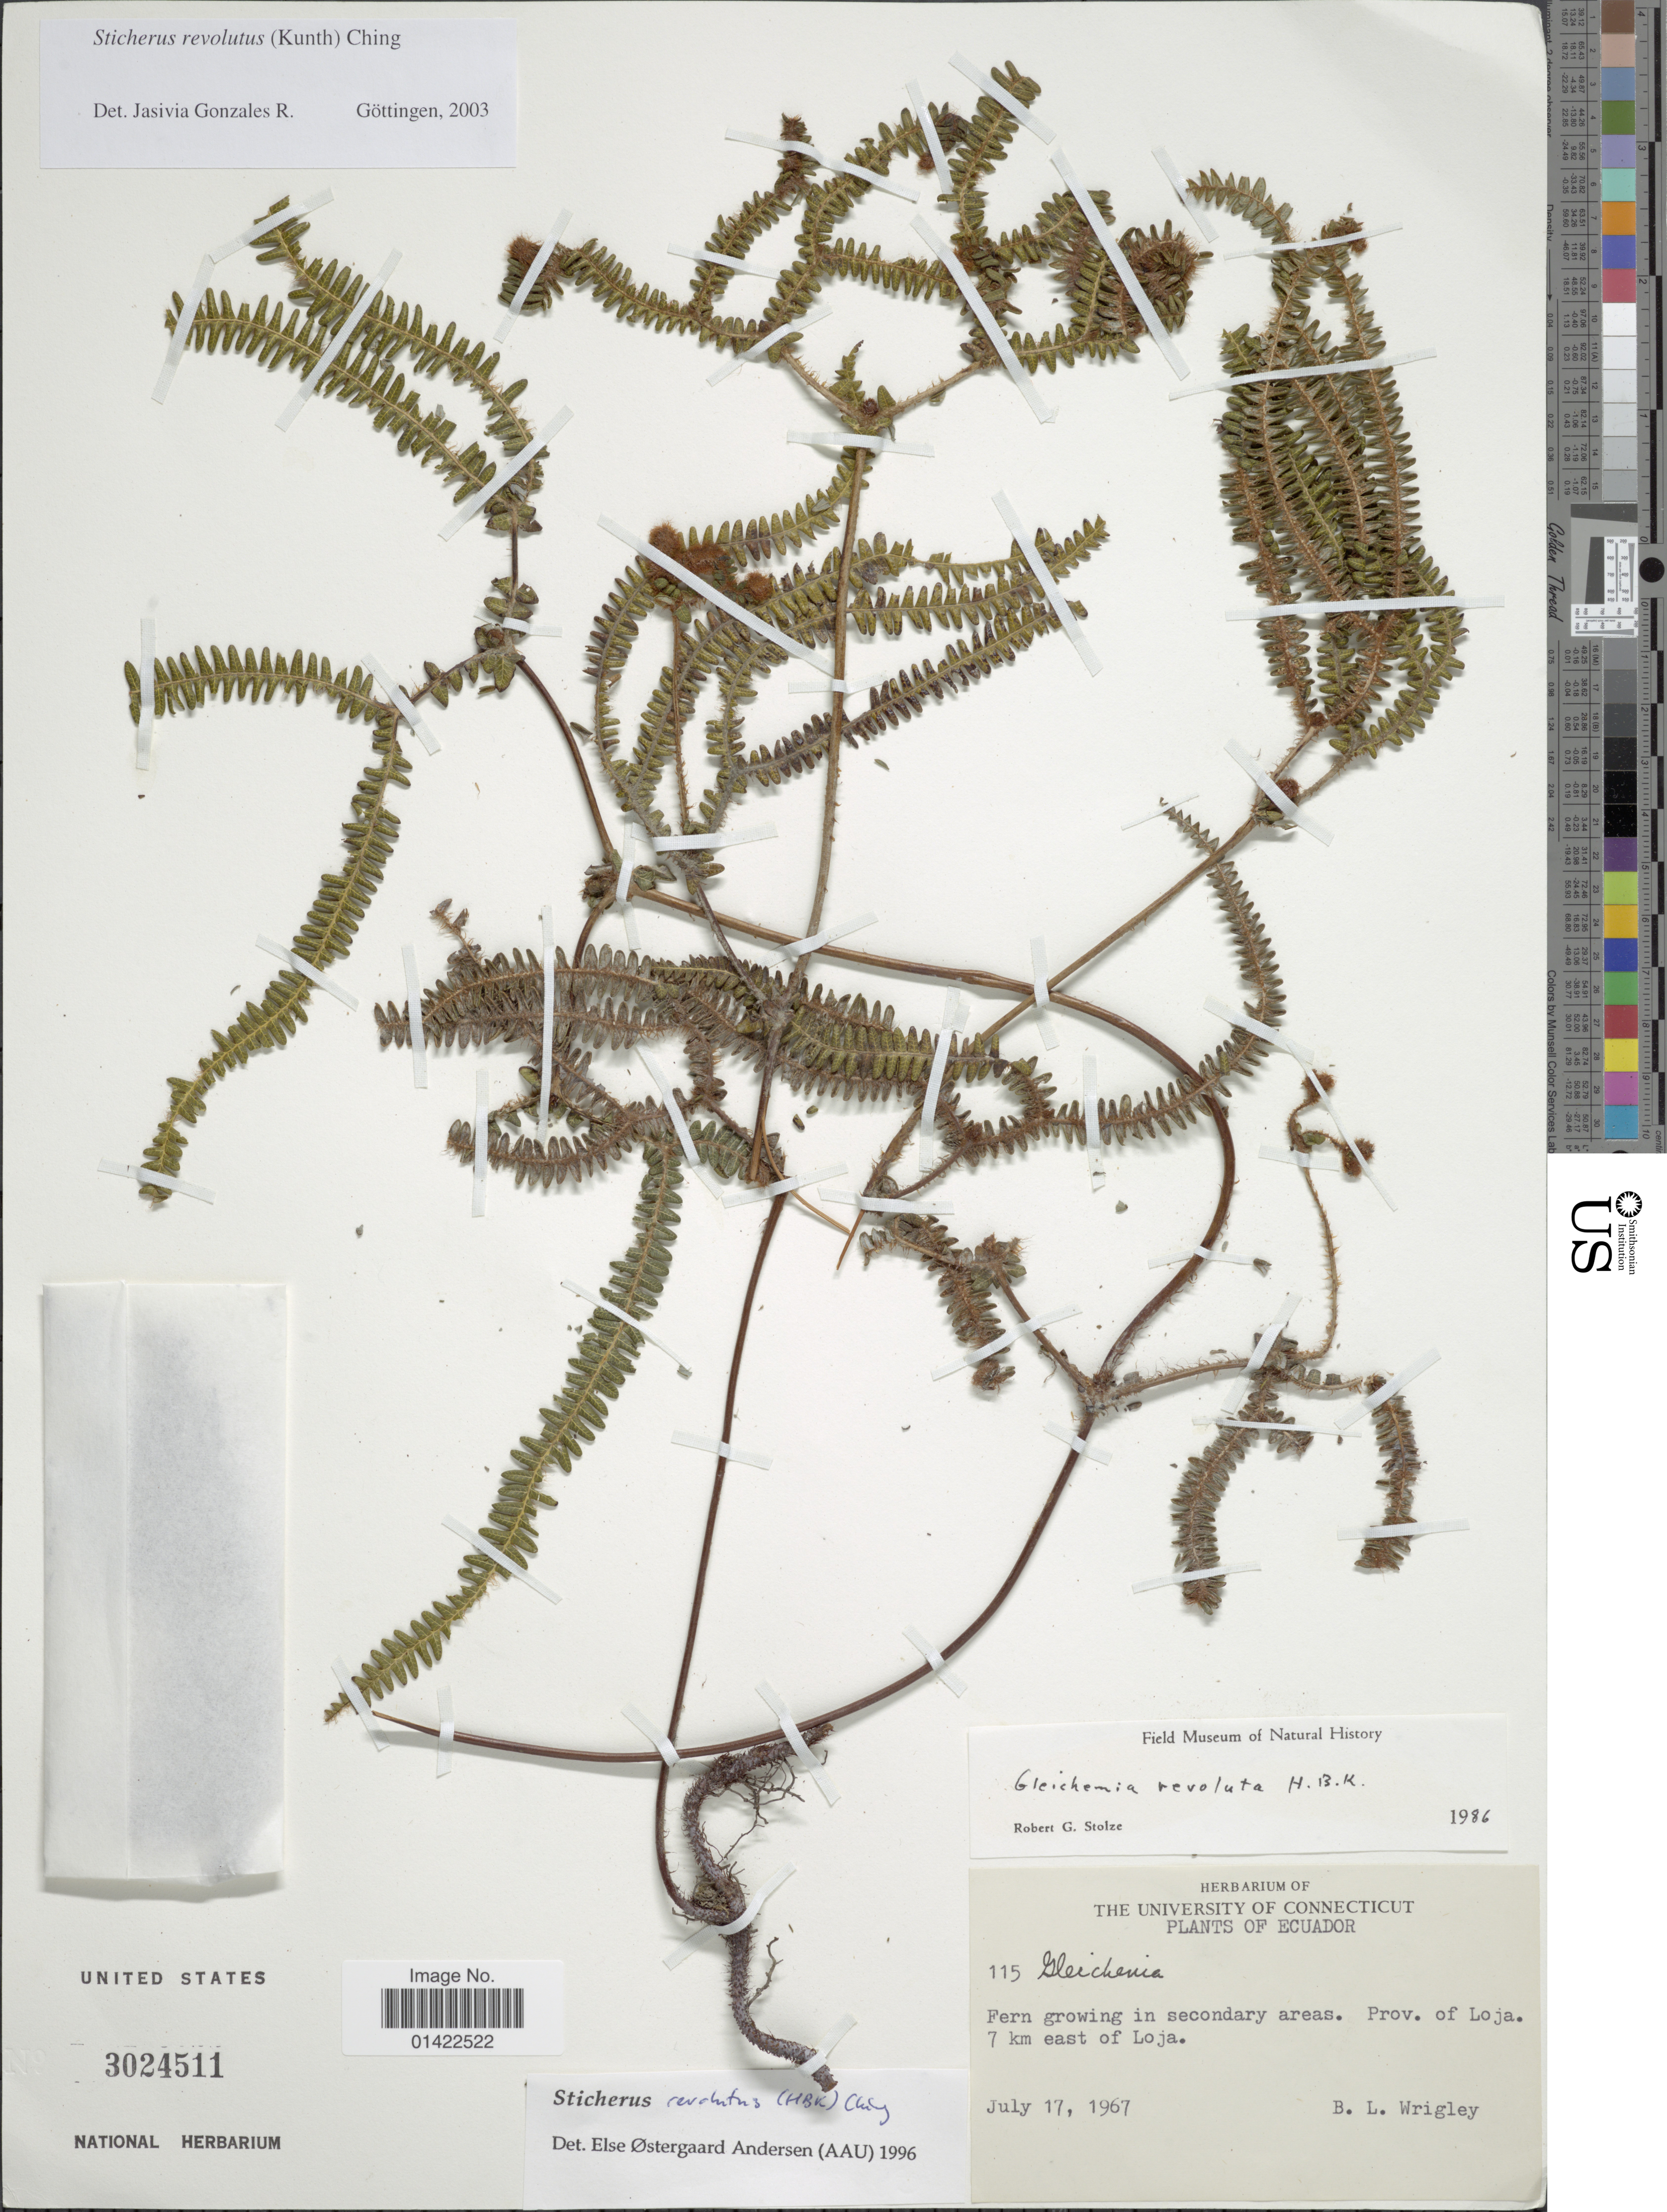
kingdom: Plantae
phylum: Tracheophyta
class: Polypodiopsida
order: Gleicheniales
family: Gleicheniaceae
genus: Sticherus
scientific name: Sticherus revolutus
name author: (Kunth) Ching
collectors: B. L. Wrigley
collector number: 115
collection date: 1967-07-17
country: Ecuador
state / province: Loja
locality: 7 km east of Loja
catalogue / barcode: US 3024511